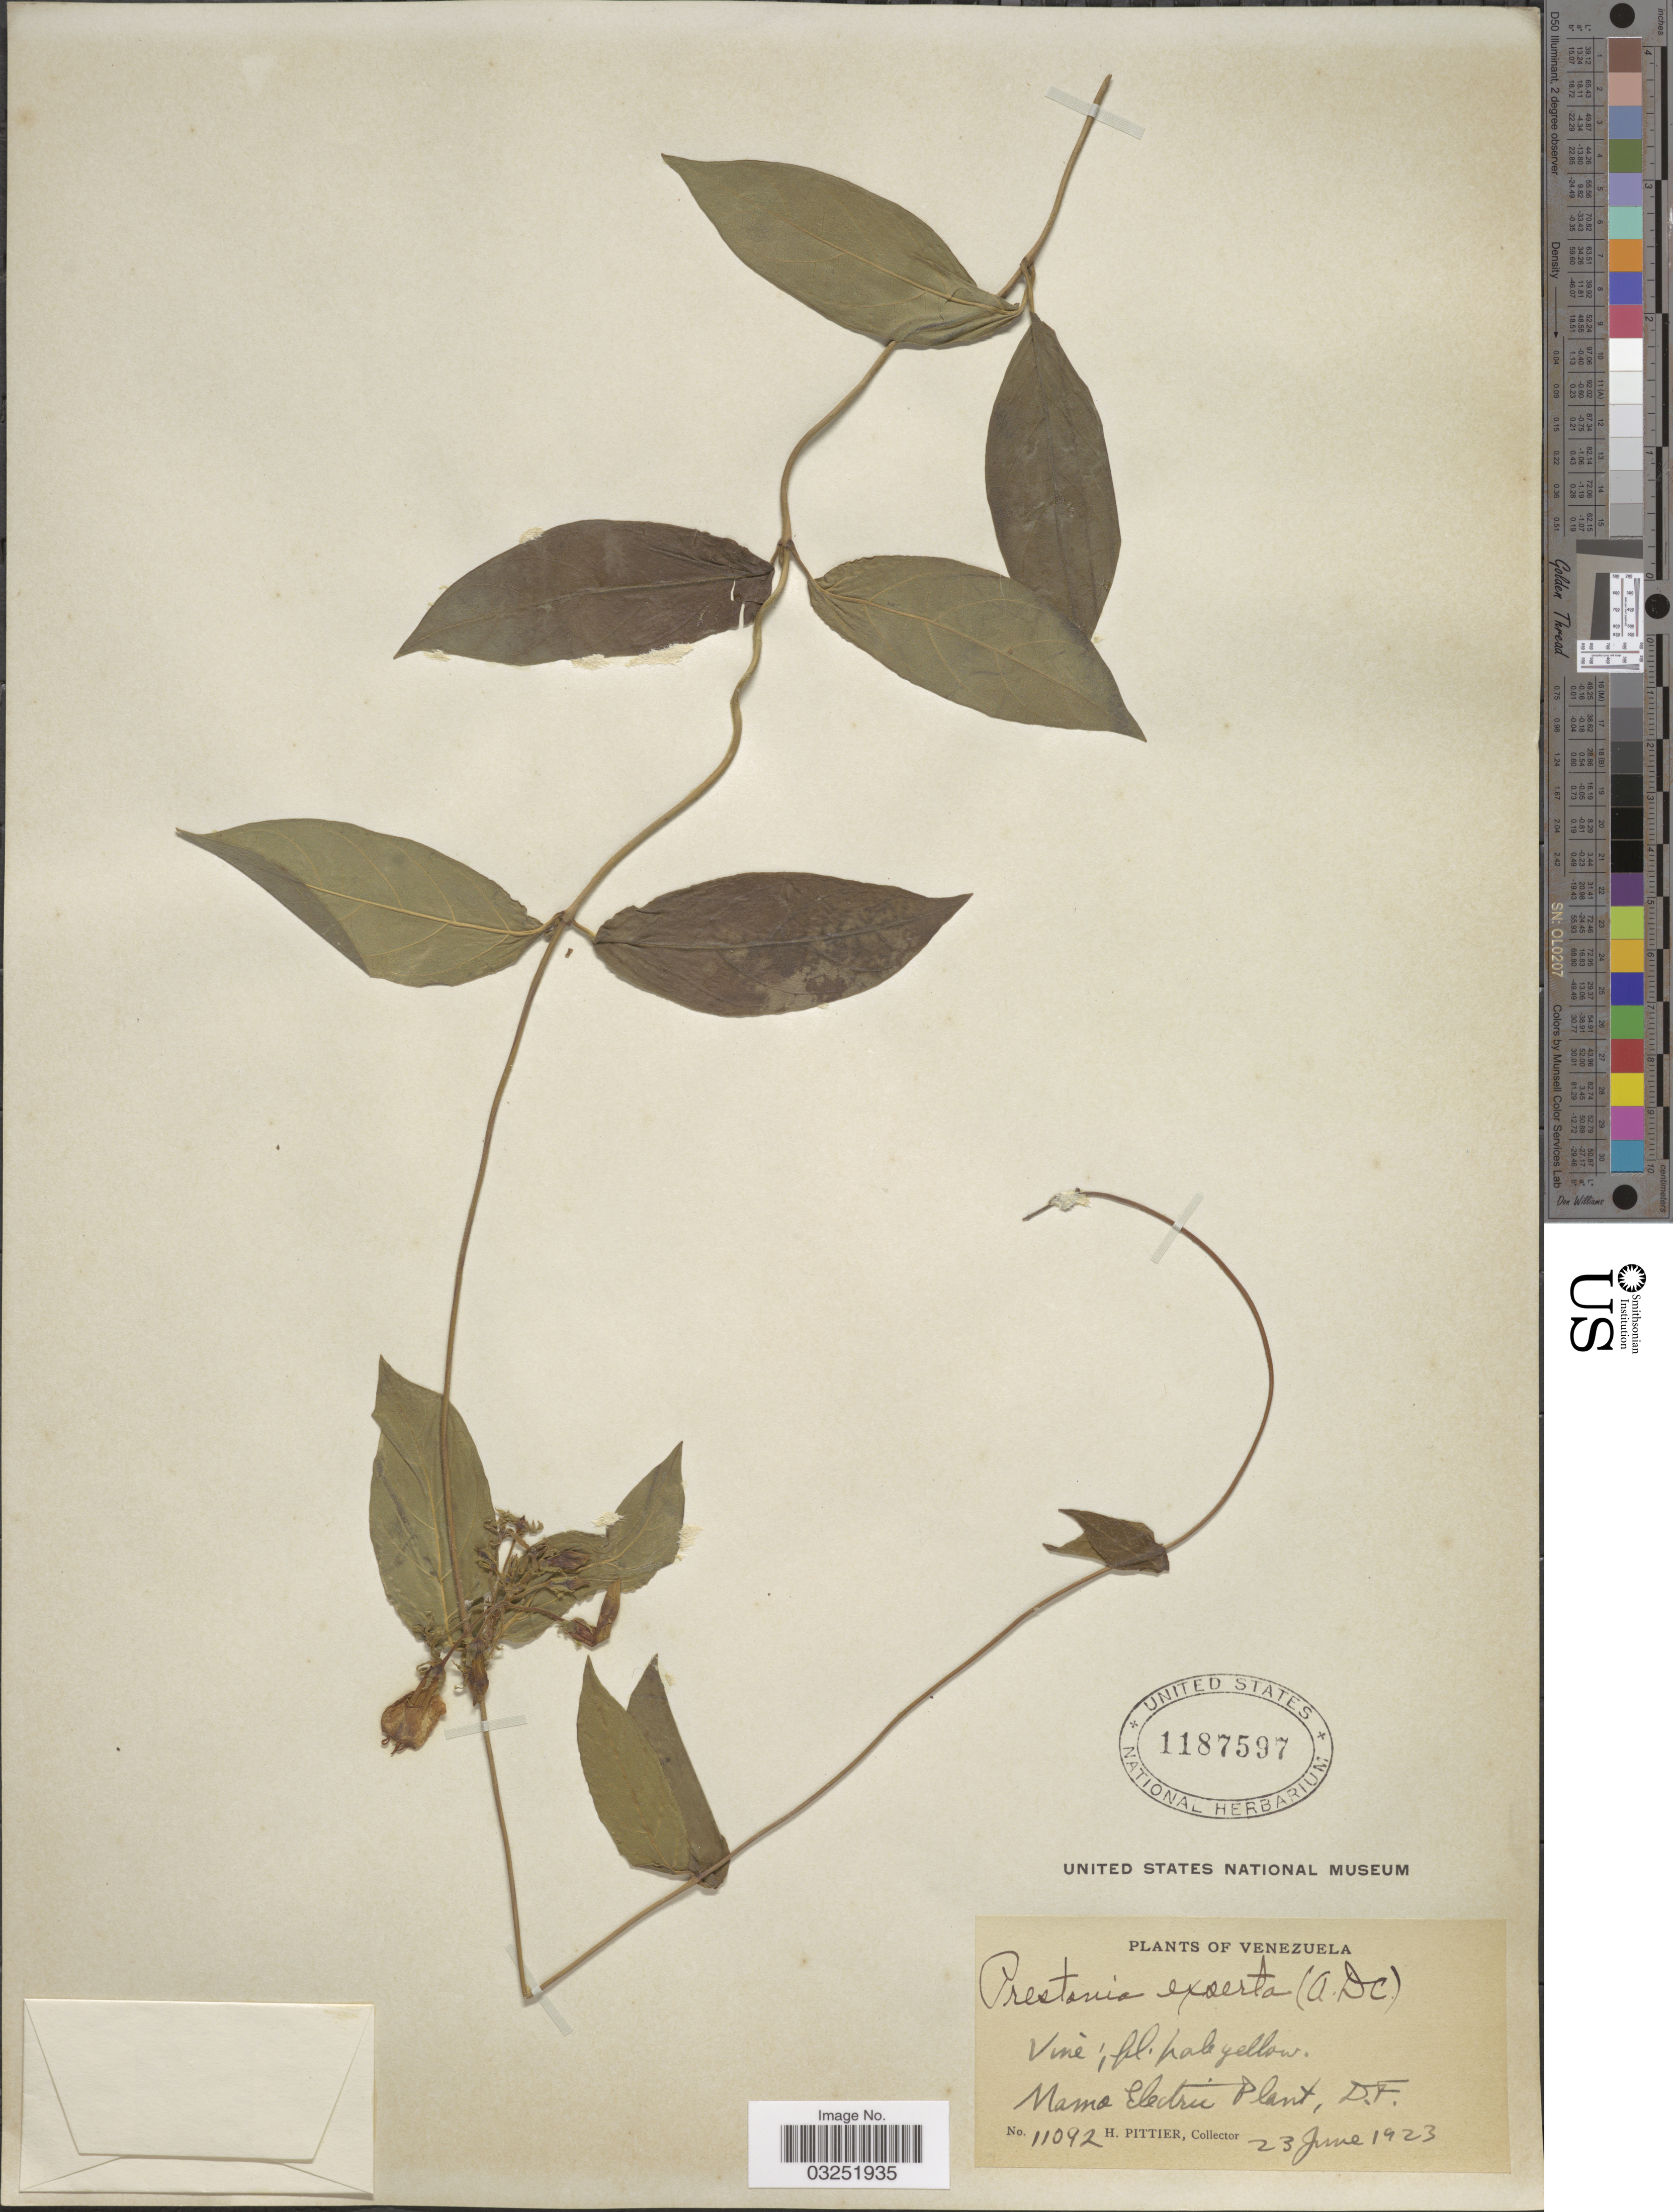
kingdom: Plantae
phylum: Tracheophyta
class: Magnoliopsida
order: Gentianales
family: Apocynaceae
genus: Prestonia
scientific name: Prestonia exserta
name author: (A. DC.) Standl.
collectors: H. F. Pittier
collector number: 11092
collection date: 1923-06-23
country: Venezuela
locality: Mamo Electric Plant, D.F.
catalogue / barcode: US 1187597